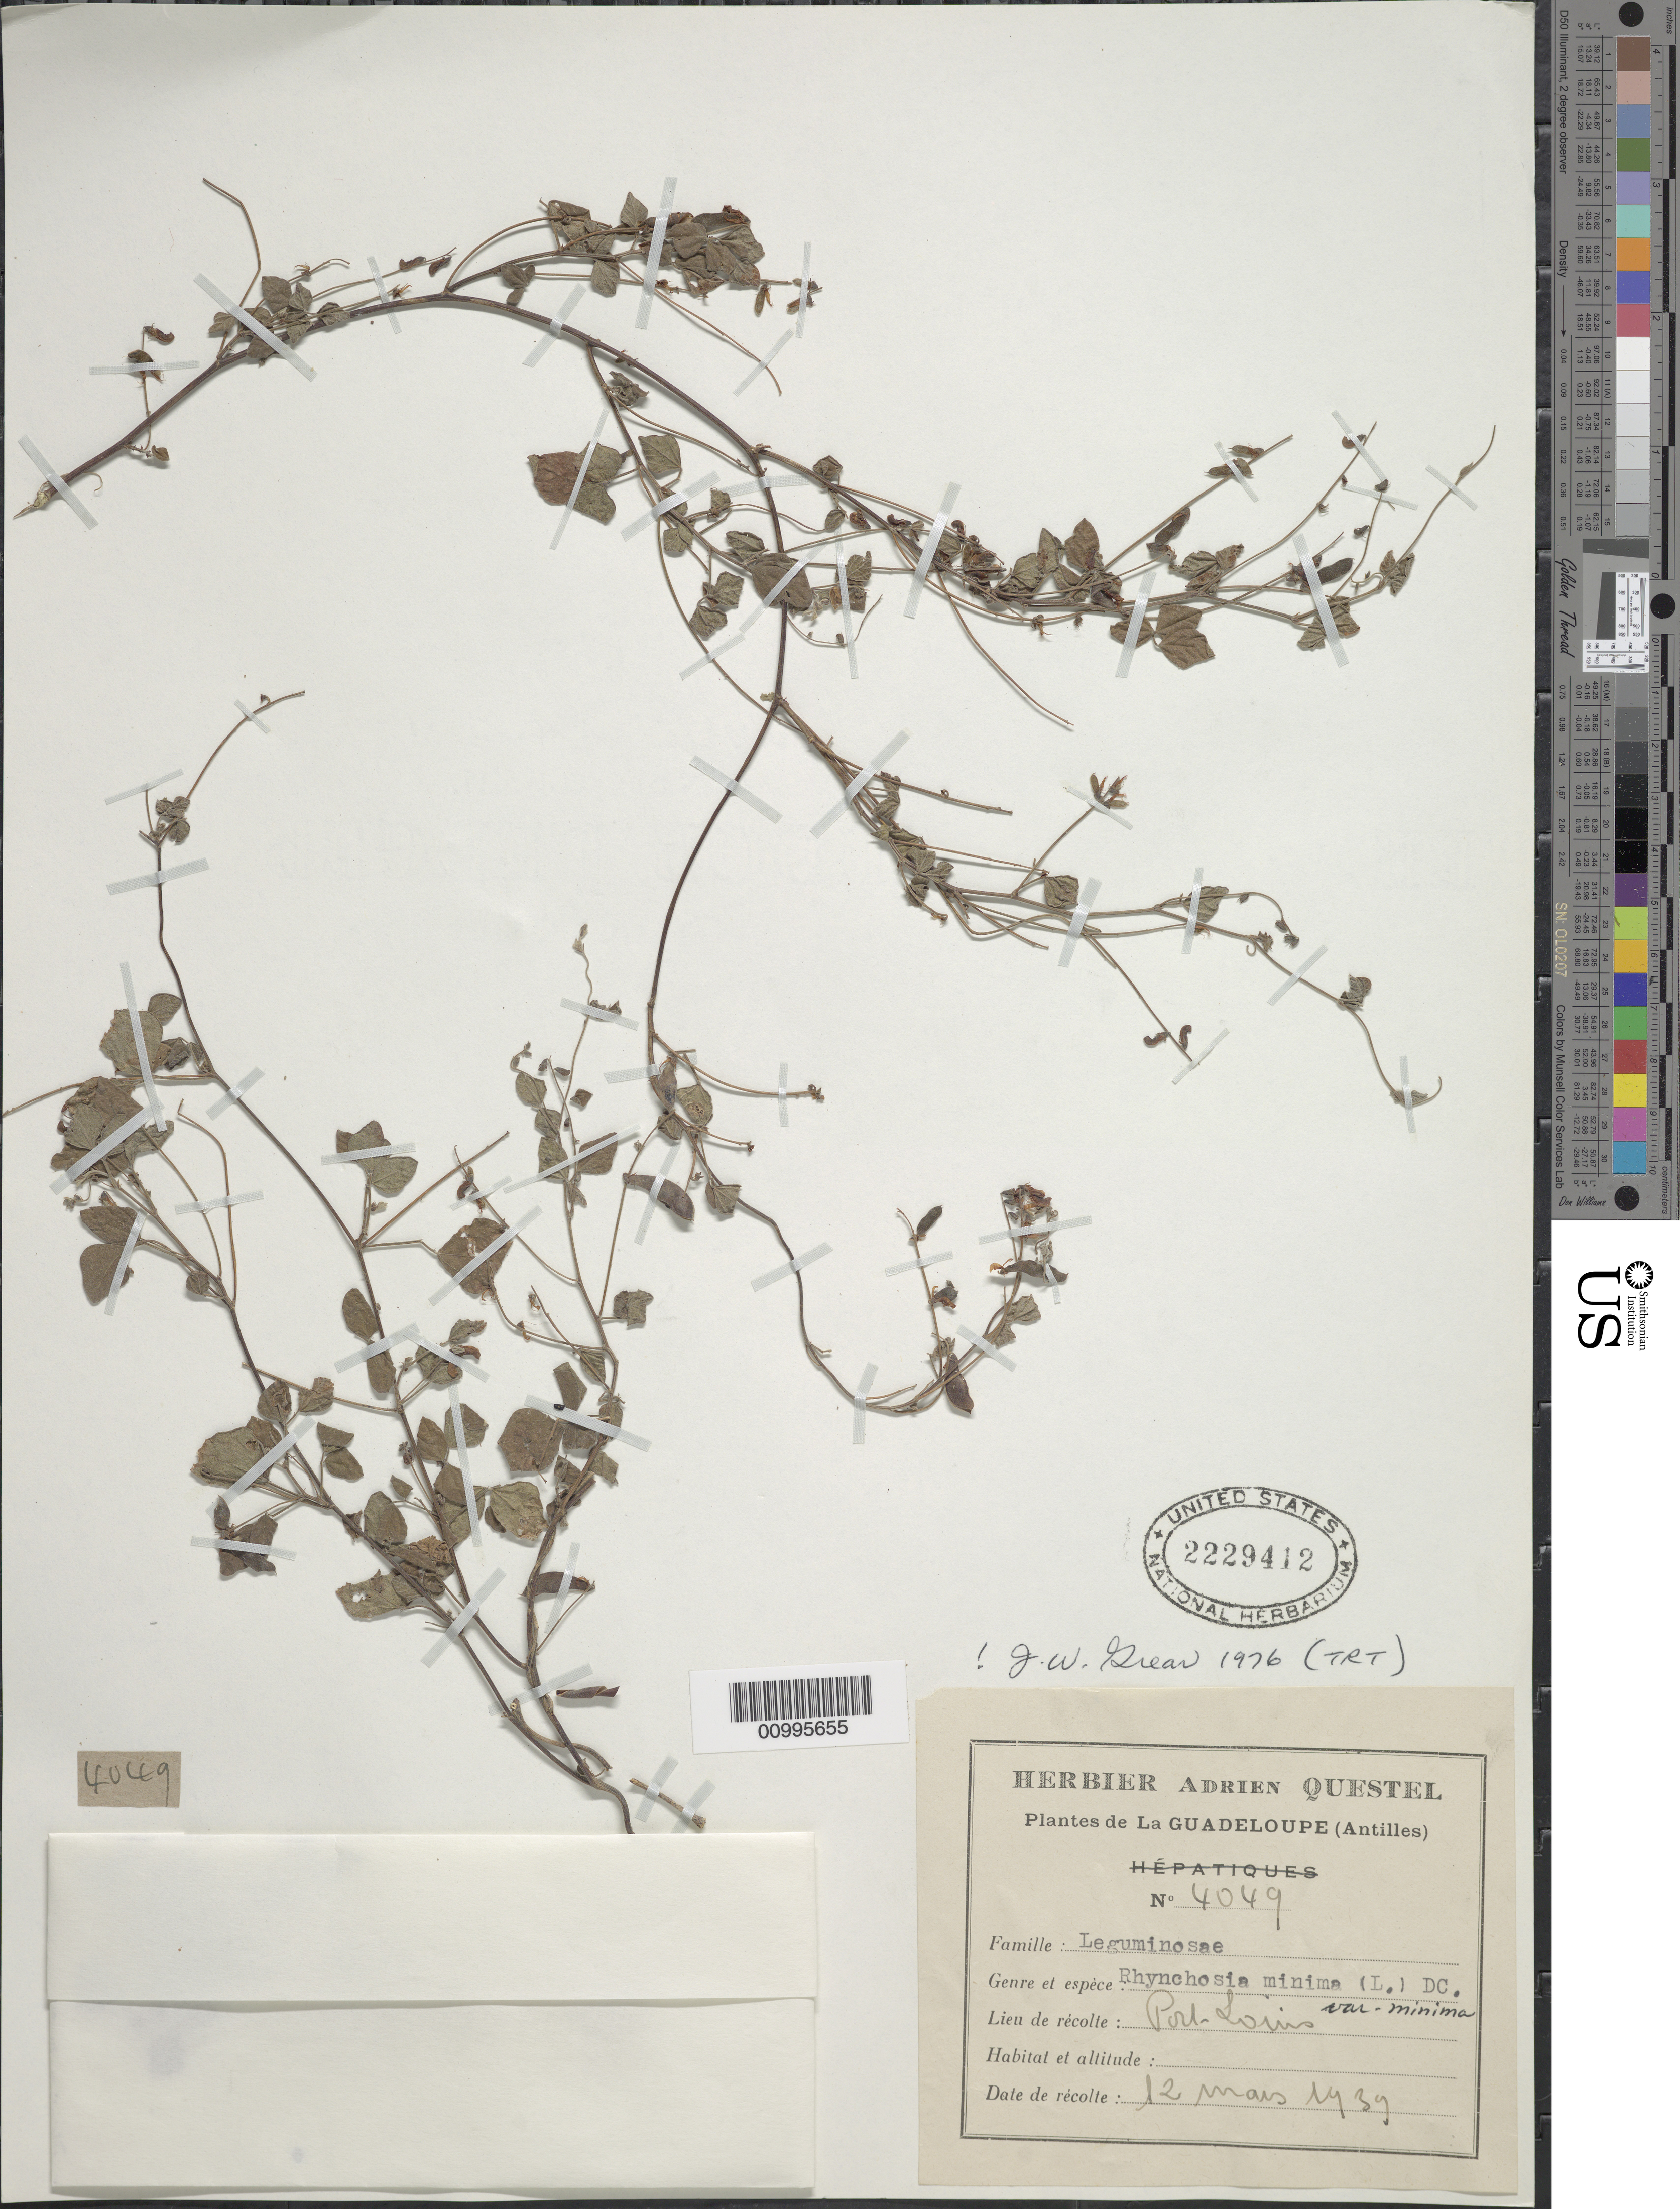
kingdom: Plantae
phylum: Tracheophyta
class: Magnoliopsida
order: Fabales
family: Fabaceae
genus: Rhynchosia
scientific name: Rhynchosia minima var. minima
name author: (L.) DC.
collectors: A. Questel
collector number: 4049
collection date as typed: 12 Mar 1939 or 12 May 1939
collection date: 1939-03-12 or 1939-05-12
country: Guadeloupe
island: Grande Terre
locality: Antilles. Port Louis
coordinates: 0 N, 0 E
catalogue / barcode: US 2229412